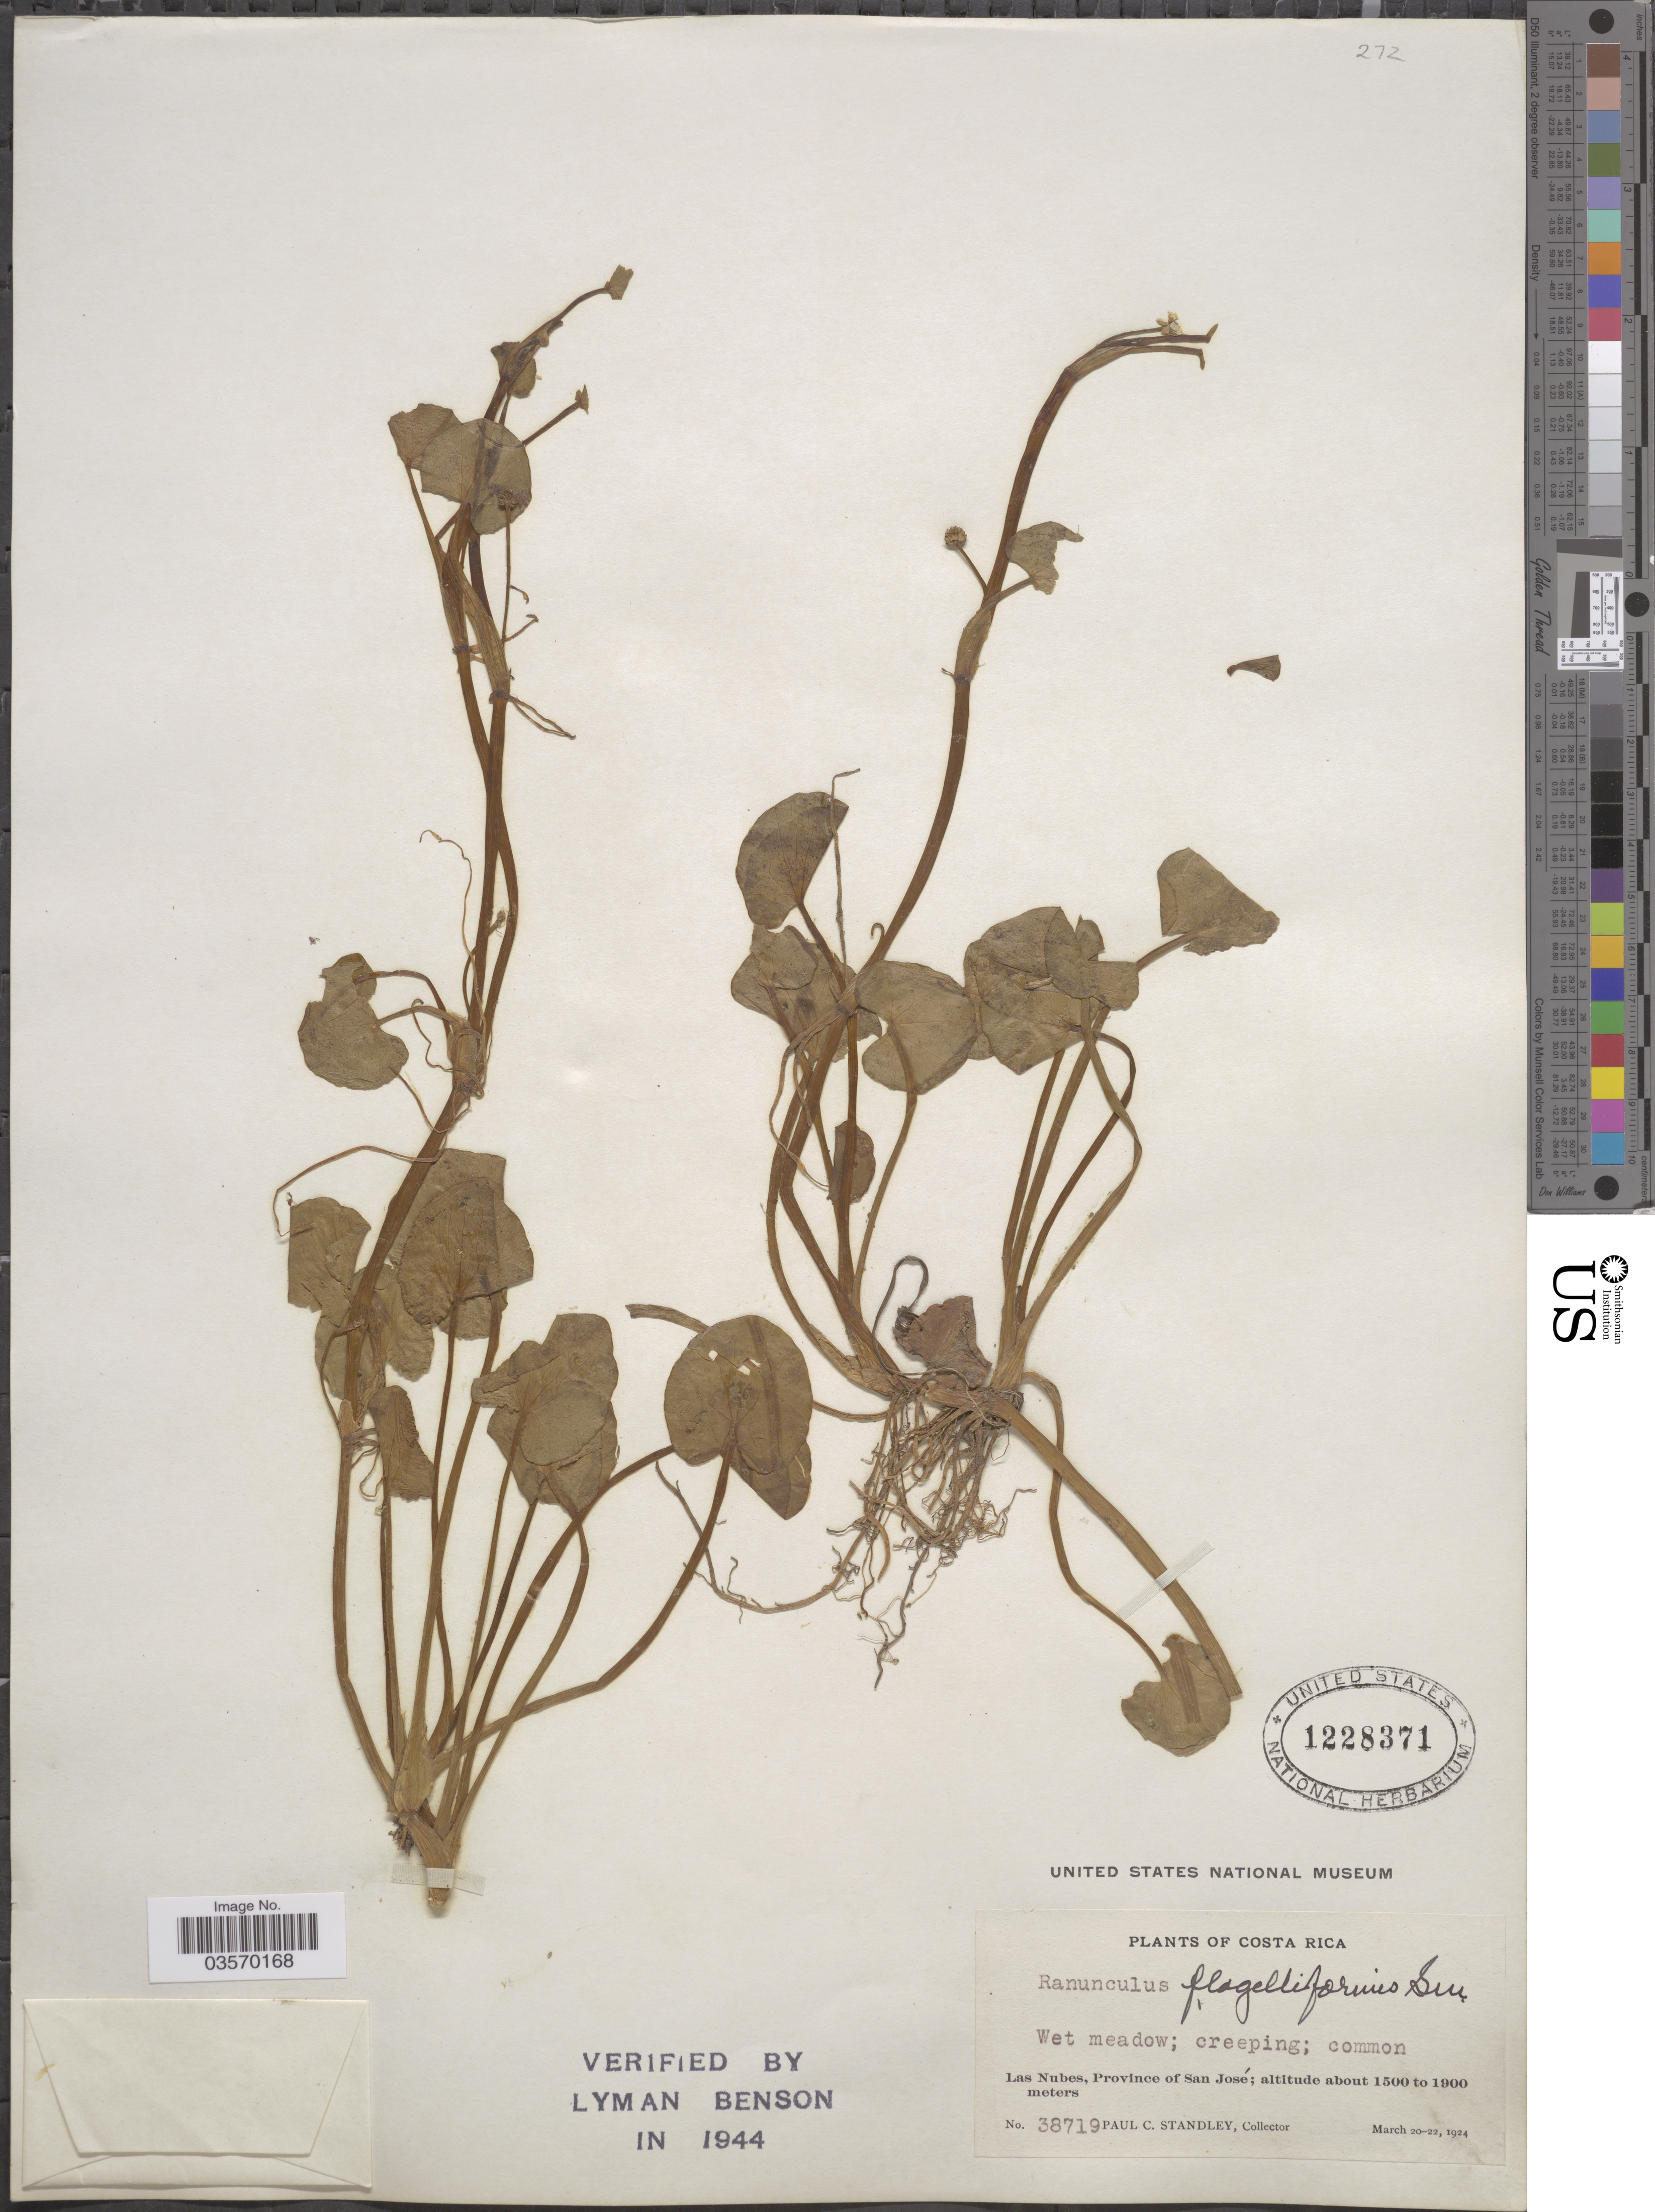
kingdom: Plantae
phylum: Tracheophyta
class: Magnoliopsida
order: Ranunculales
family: Ranunculaceae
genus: Ranunculus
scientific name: Ranunculus flagelliformis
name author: Sm.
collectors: P. C. Standley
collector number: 38719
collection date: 1924-03-20/1924-03-22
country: Costa Rica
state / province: San José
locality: Las Nubes.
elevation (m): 1500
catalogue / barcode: US 1228371